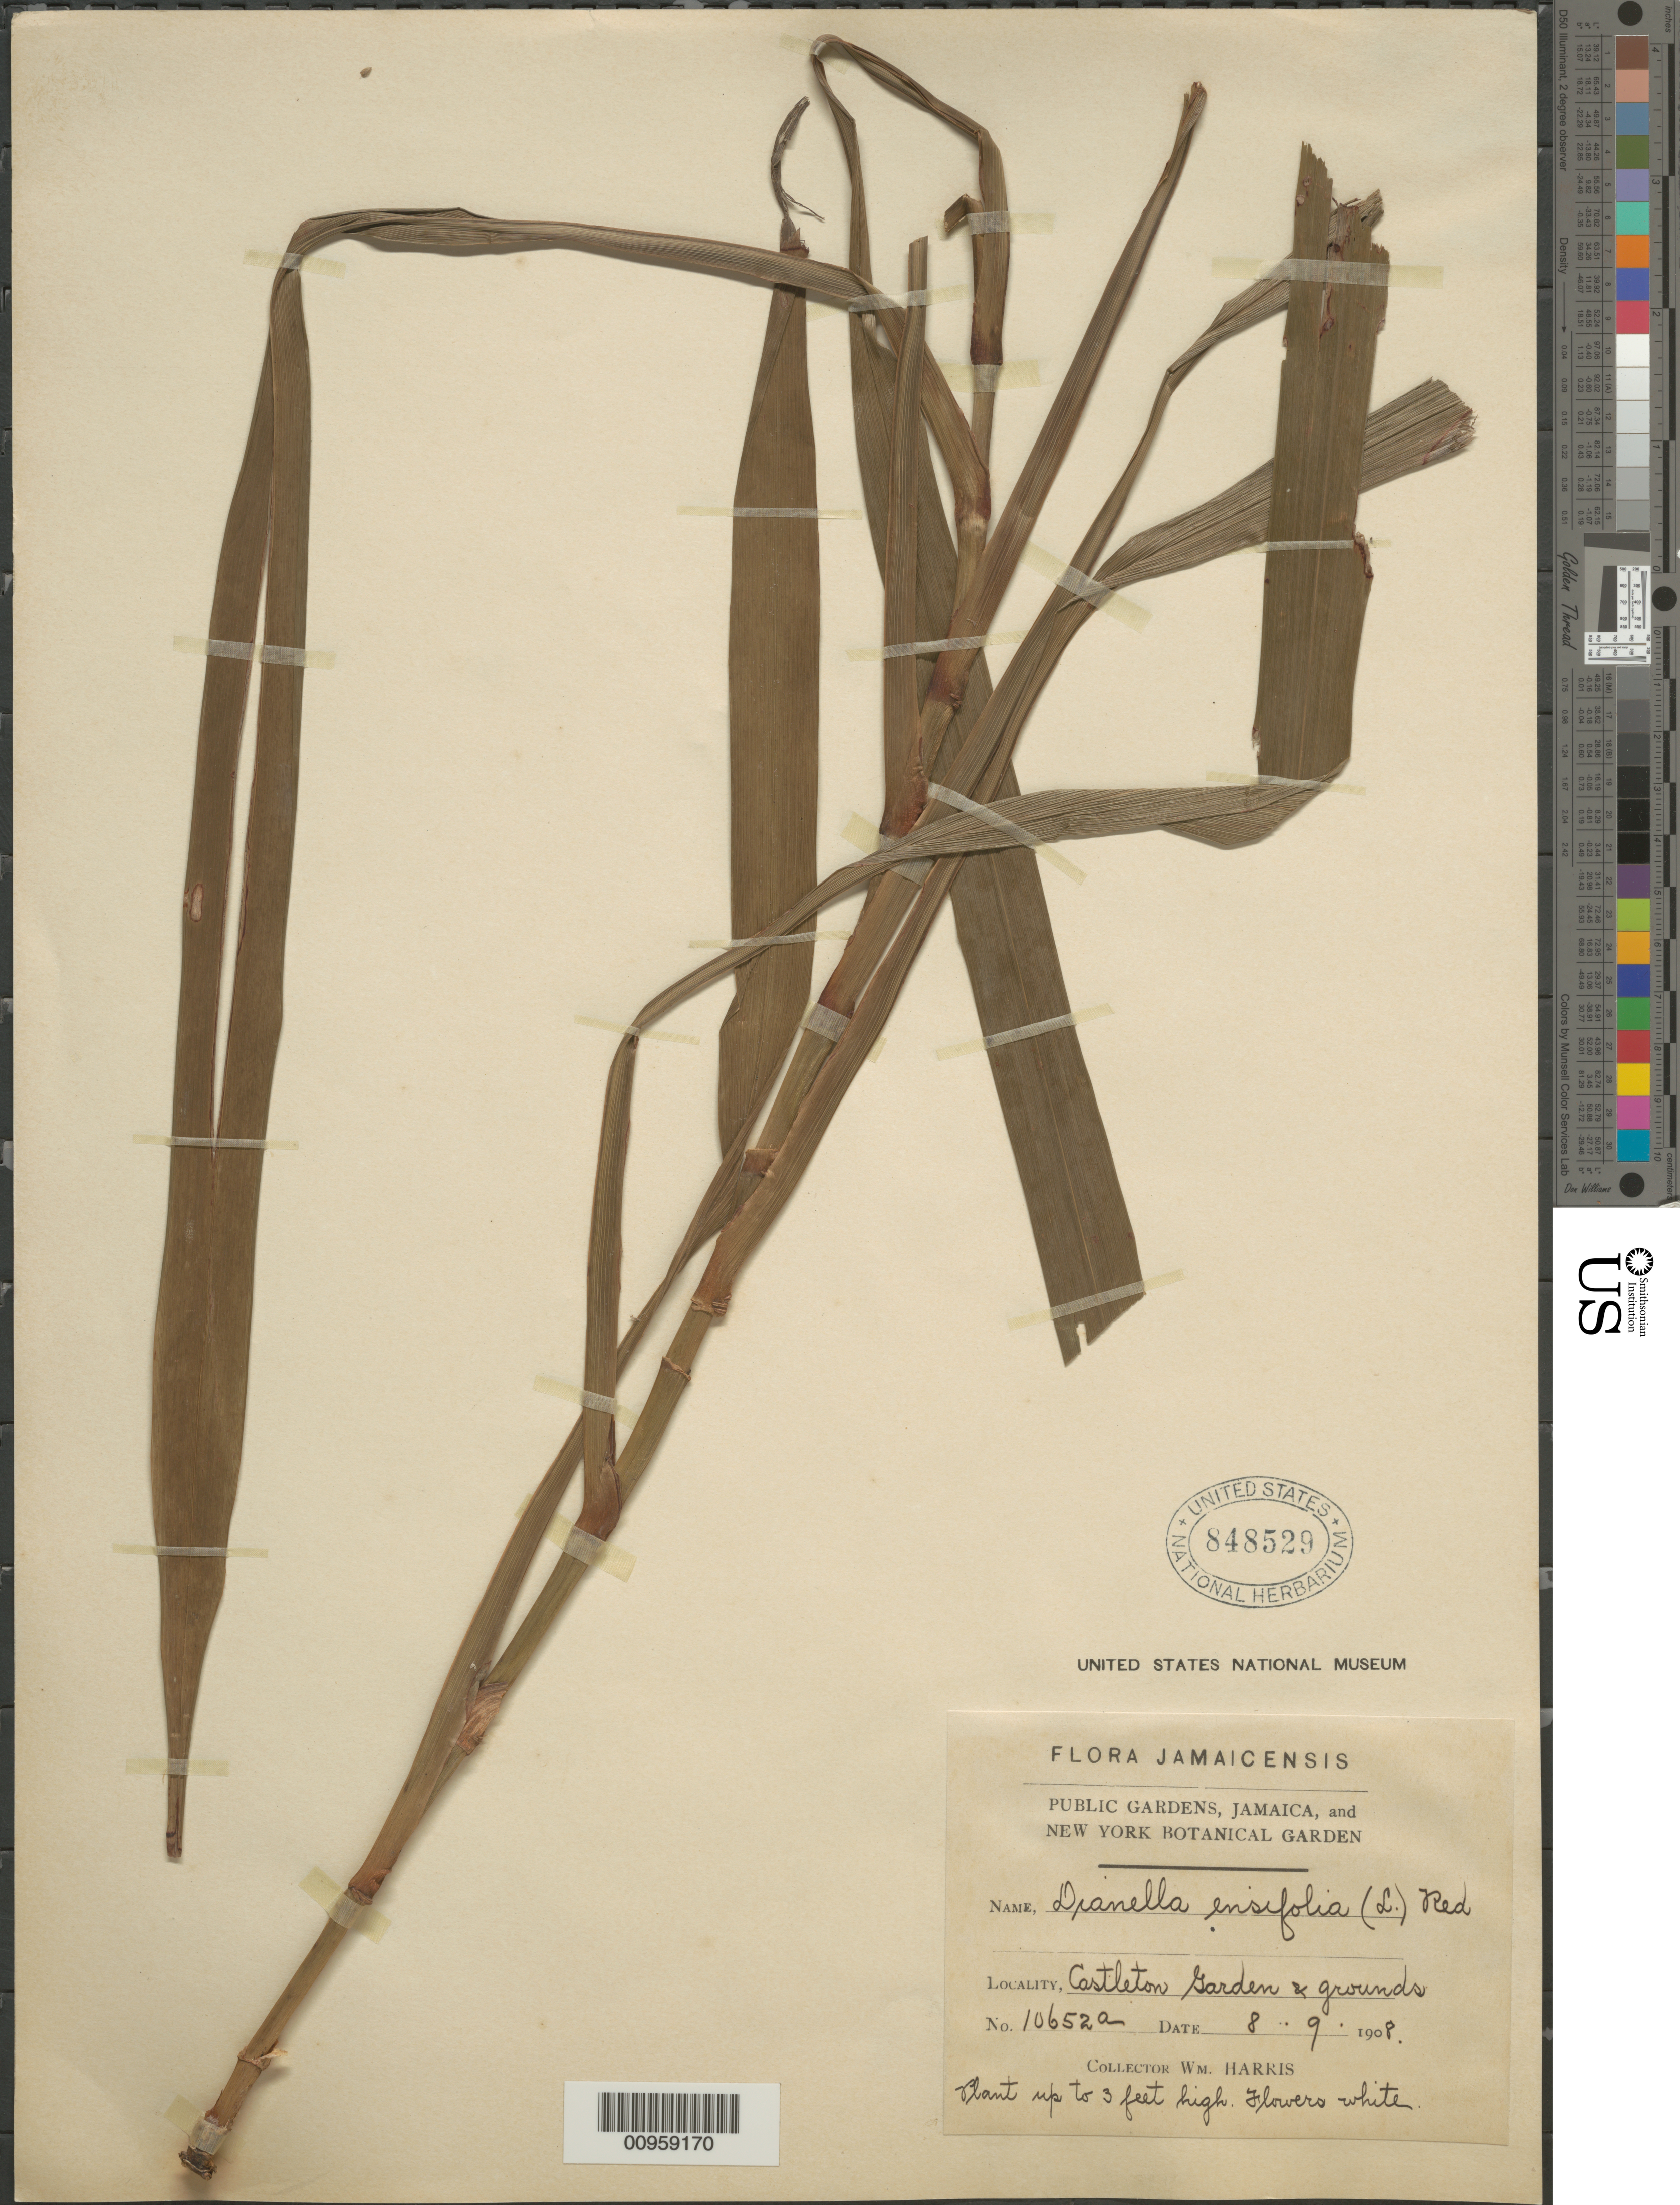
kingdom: Plantae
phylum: Tracheophyta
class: Liliopsida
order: Asparagales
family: Asphodelaceae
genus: Dianella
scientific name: Dianella ensifolia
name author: (L.) DC.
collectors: W. H. Harris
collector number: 10652A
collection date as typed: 08 Sep 1908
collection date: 1908-09-08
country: Jamaica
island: Jamaica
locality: Castleton Garden and grounds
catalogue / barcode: US 848529